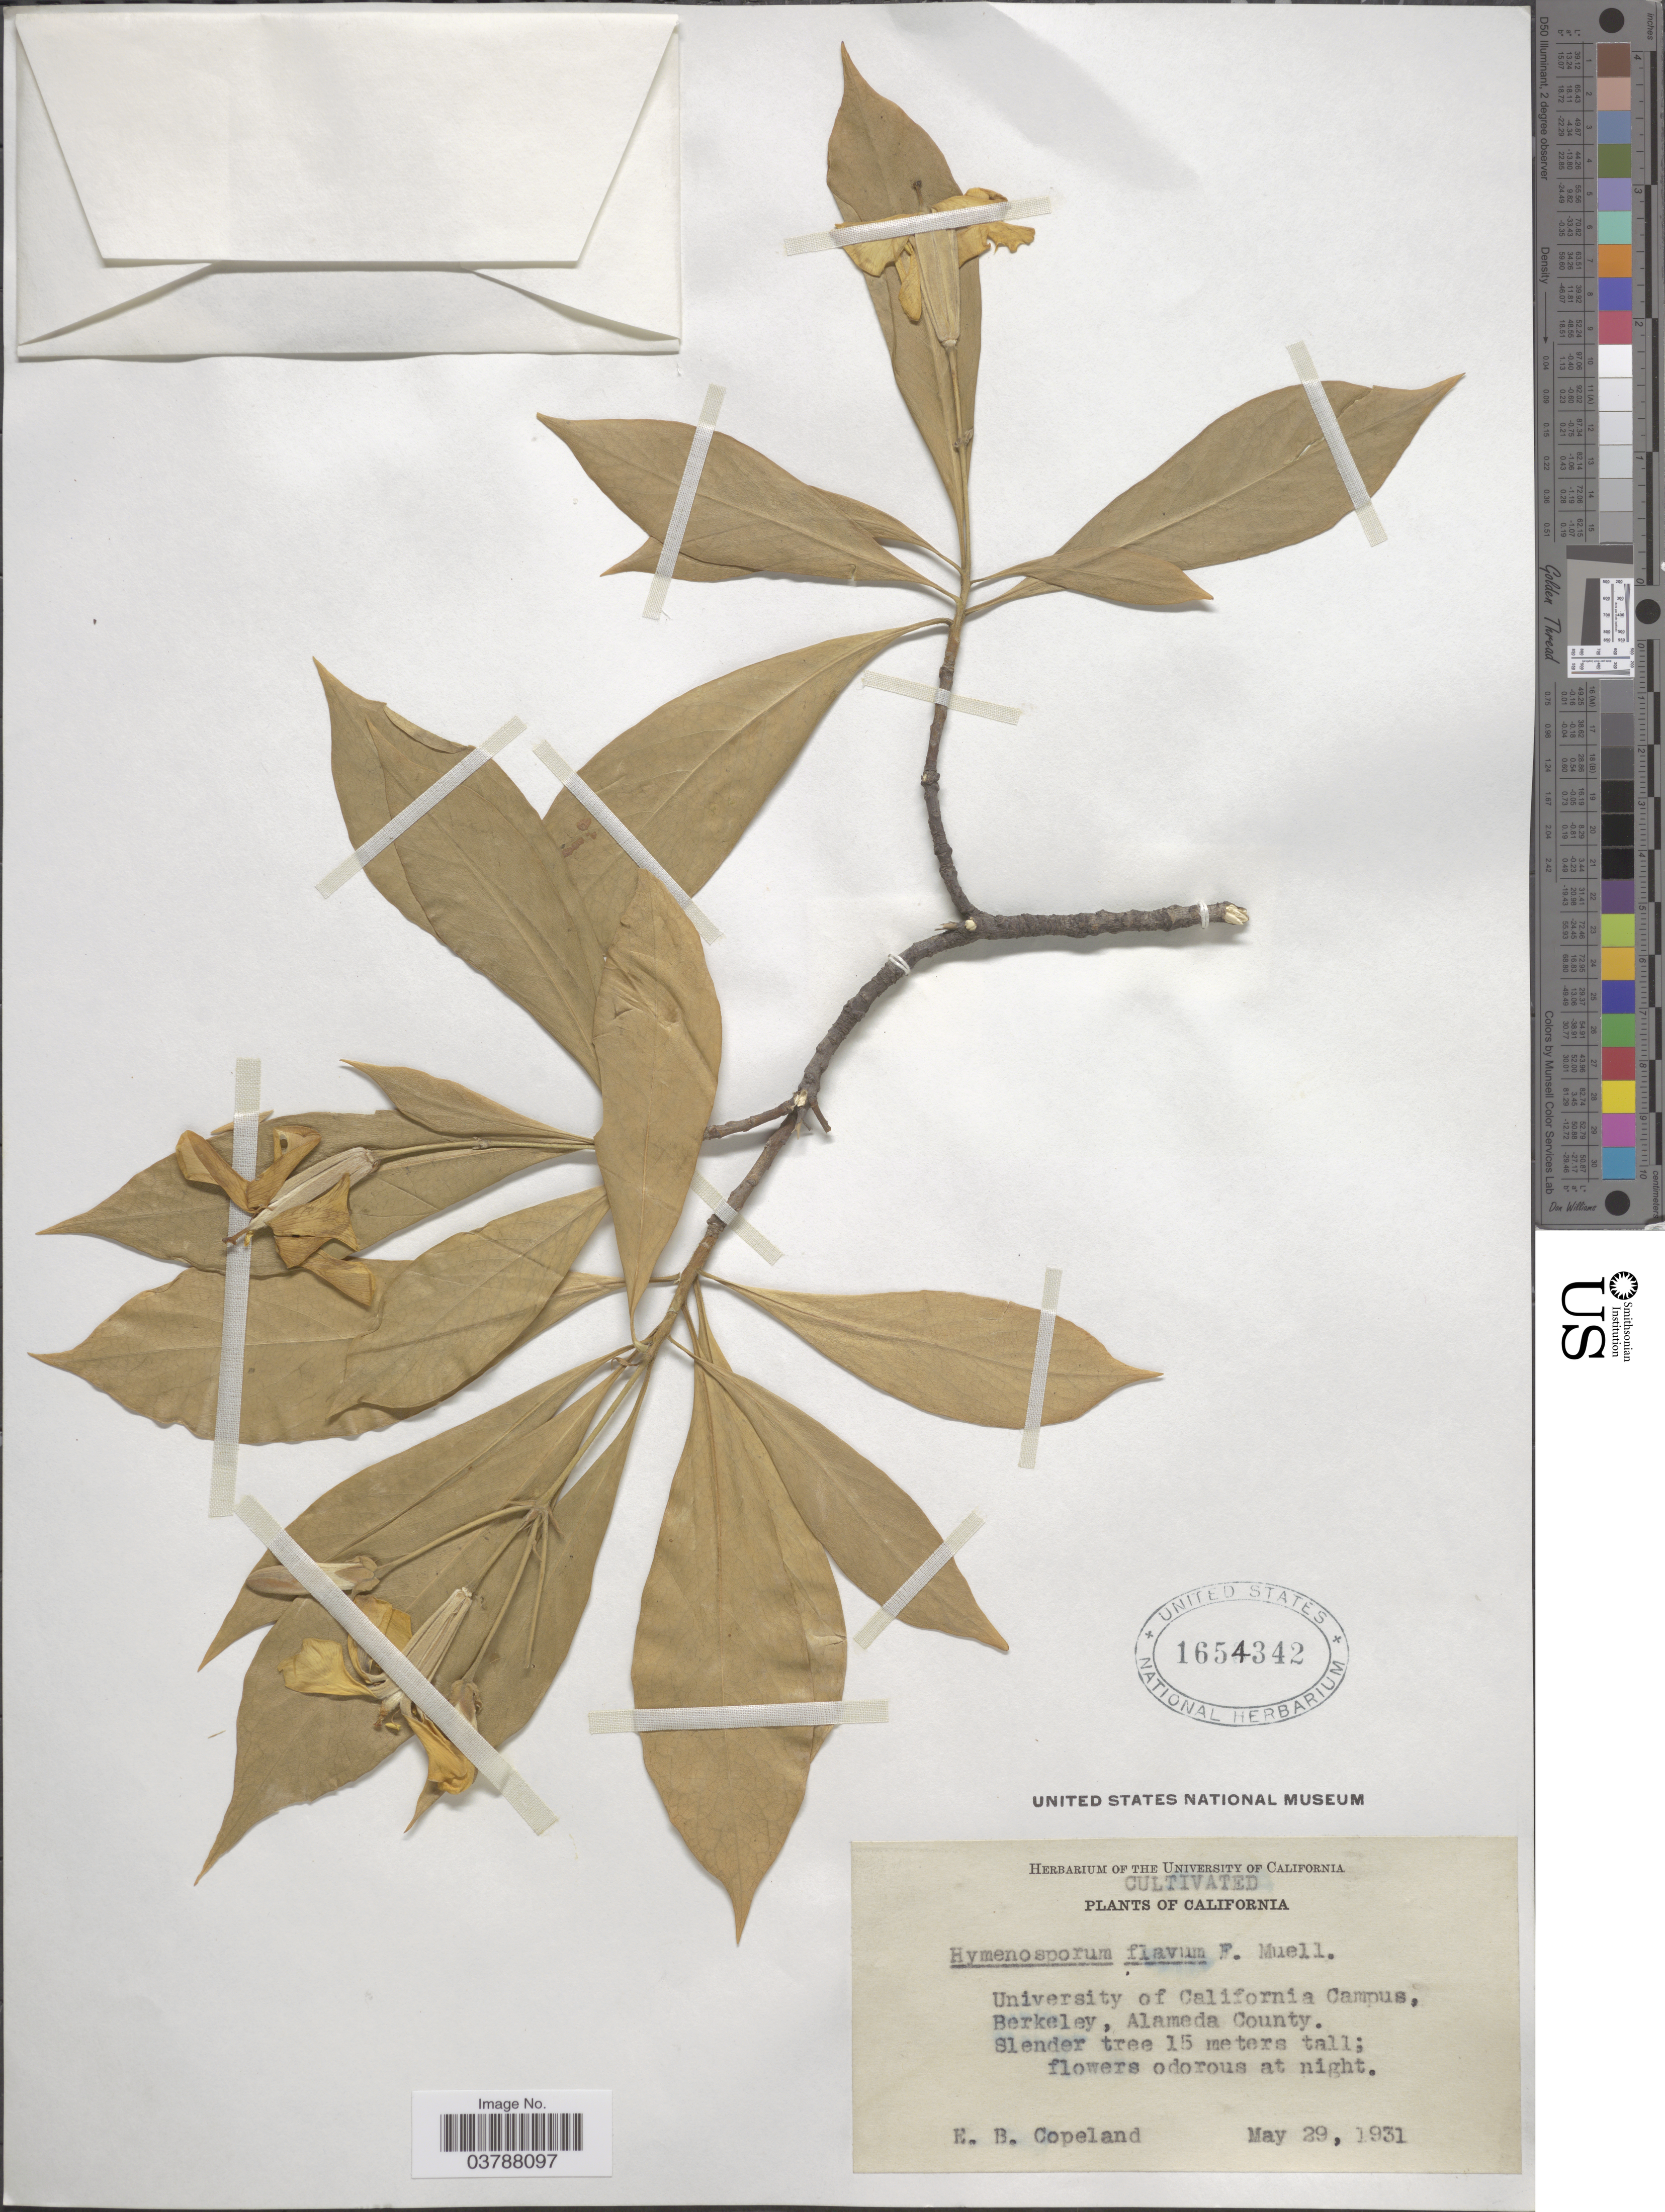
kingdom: Plantae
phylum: Tracheophyta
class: Magnoliopsida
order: Apiales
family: Pittosporaceae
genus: Hymenosporum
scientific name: Hymenosporum flavum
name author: (Hook.) F. Muell.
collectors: E. B. Copeland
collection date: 1931-05-29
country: United States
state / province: California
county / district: Alameda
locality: University of California Campus, Berkeley, Alameda County.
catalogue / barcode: US 1654342